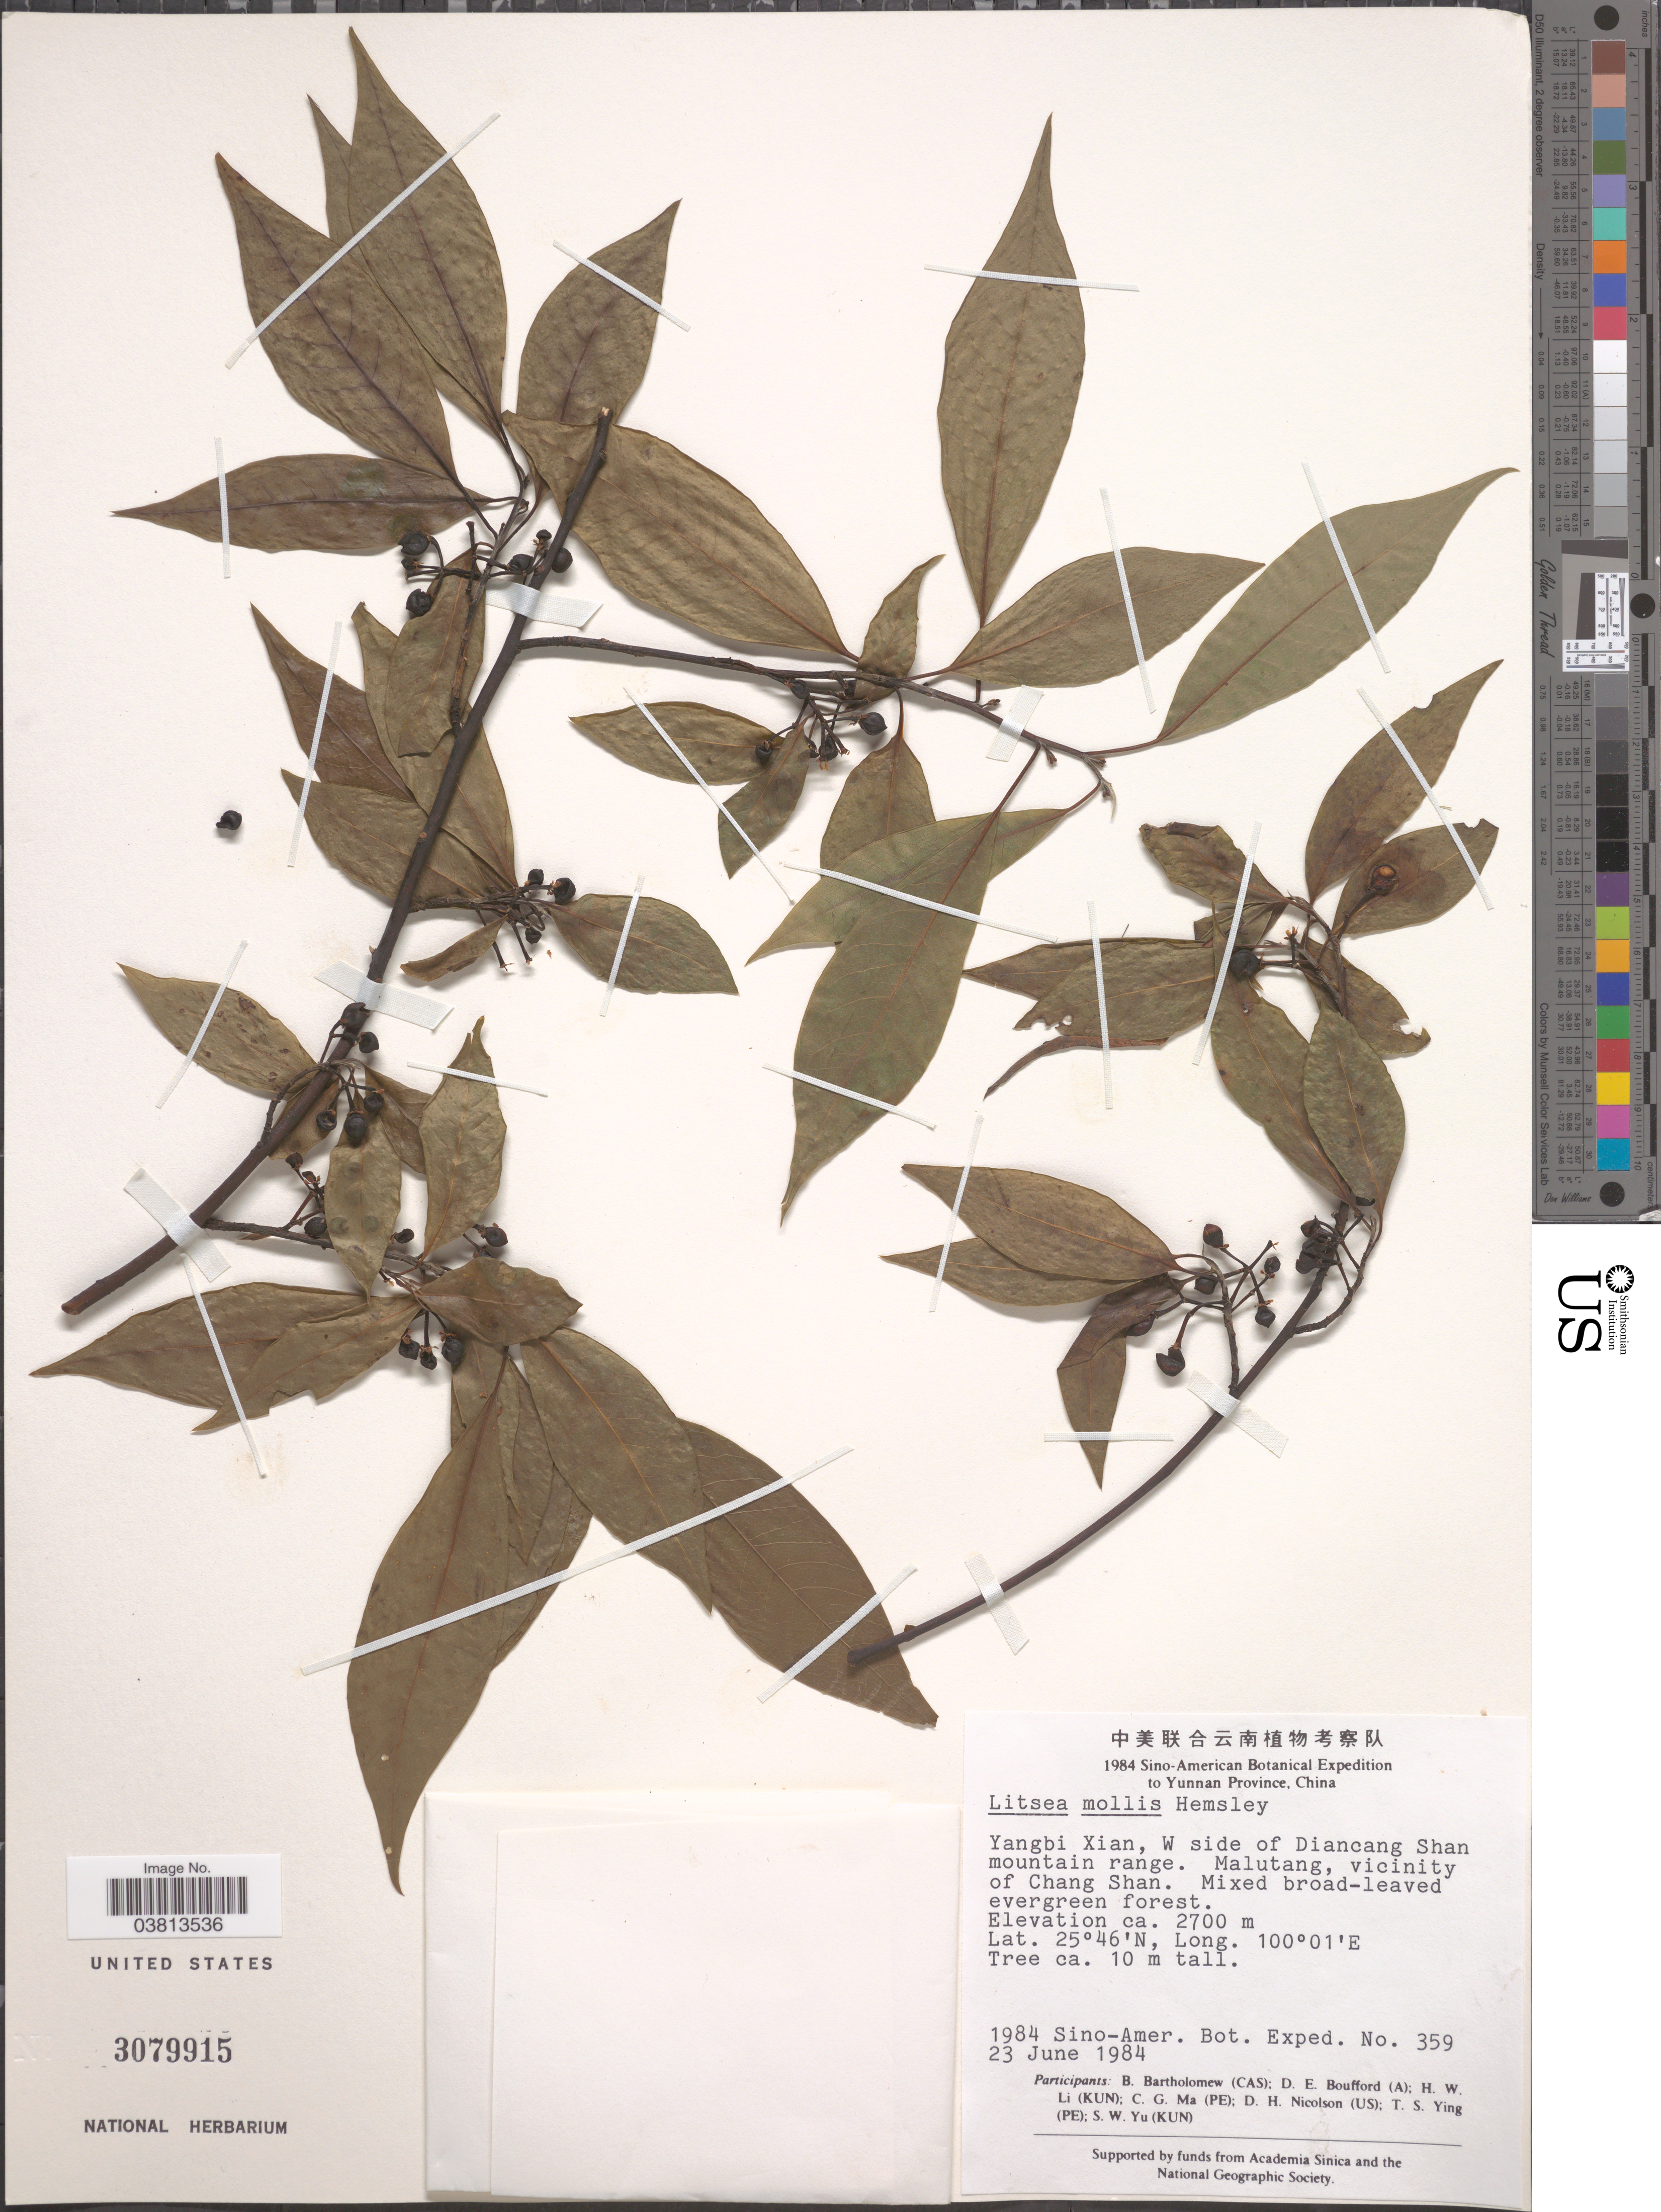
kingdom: Plantae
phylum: Tracheophyta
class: Magnoliopsida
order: Laurales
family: Lauraceae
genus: Litsea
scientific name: Litsea mollis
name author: Hemsl.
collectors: Sino-Amer. Bot. Exped. 1984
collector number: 359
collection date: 1984-06-23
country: China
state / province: Yunnan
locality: Yangbi Xian, W side of Diancang Shan mountain range. Malutang, vicinity of Chang Shan.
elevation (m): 2700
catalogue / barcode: US 3079915